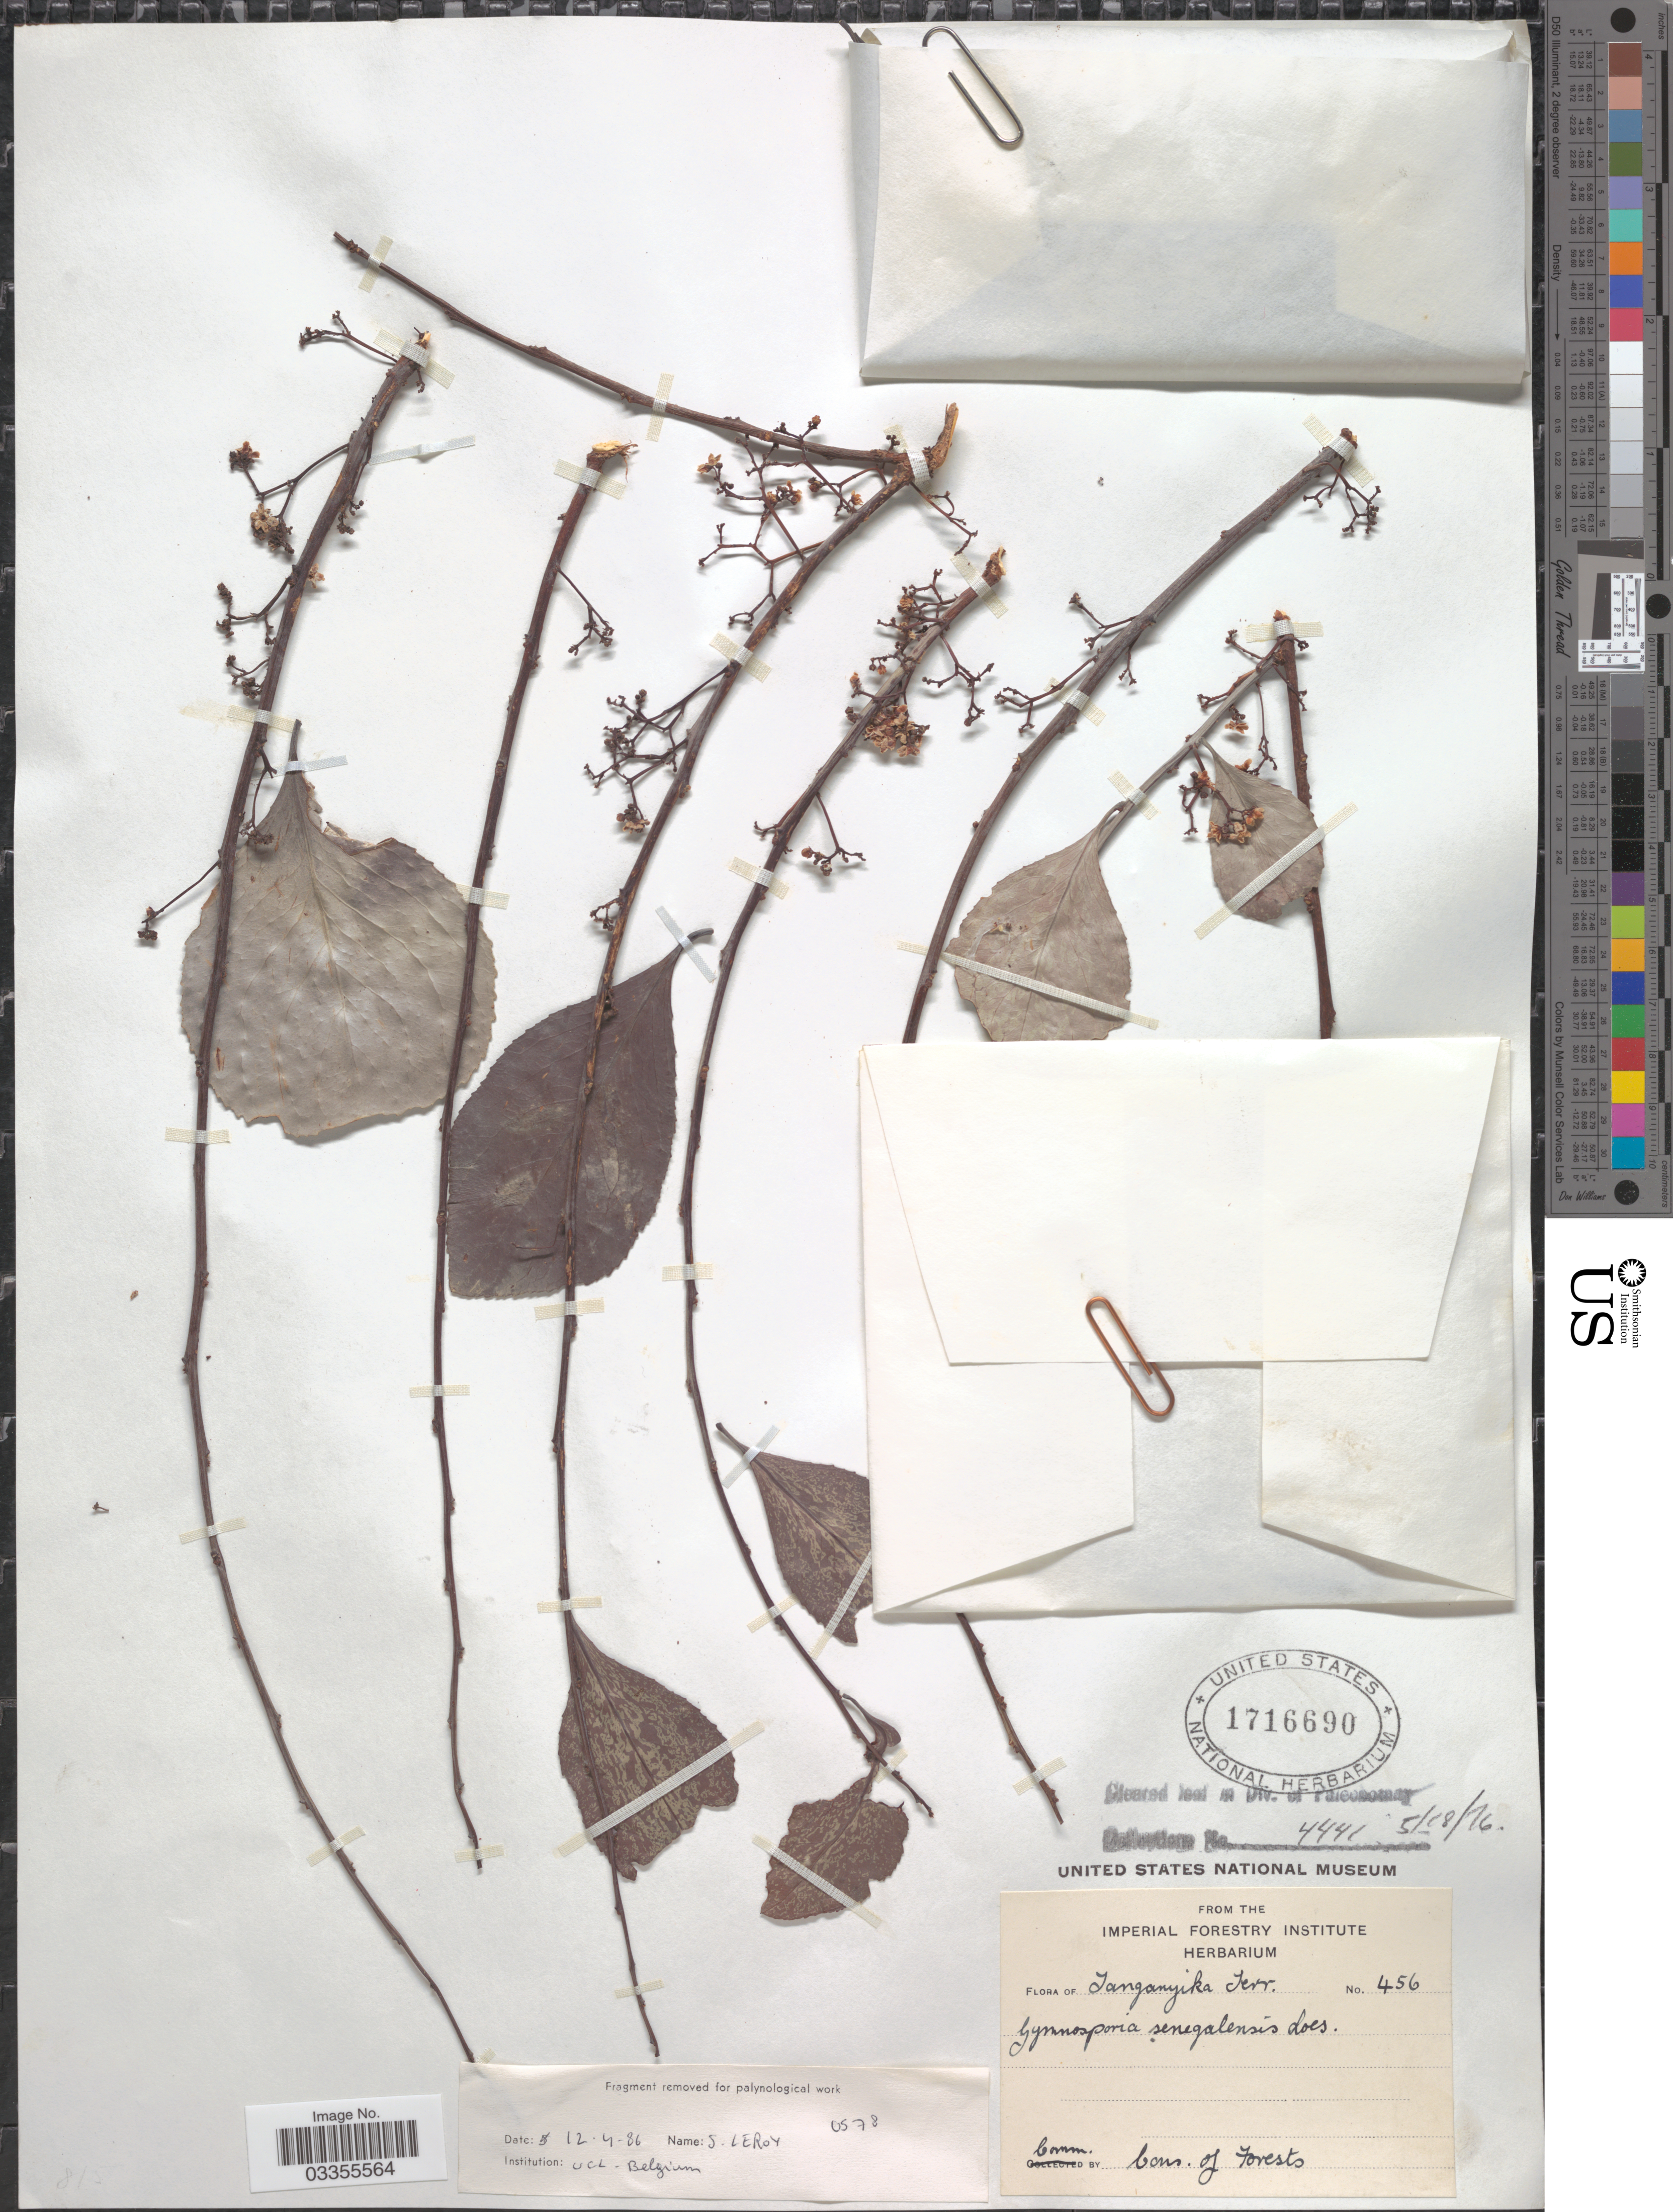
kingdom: Plantae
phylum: Tracheophyta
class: Magnoliopsida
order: Celastrales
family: Celastraceae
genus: Gymnosporia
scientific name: Gymnosporia senegalensis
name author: (Lam.) Loes.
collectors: Imperial Forestry Institute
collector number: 456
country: Tanzania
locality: Tanganyika Terr.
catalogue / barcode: US 1716690